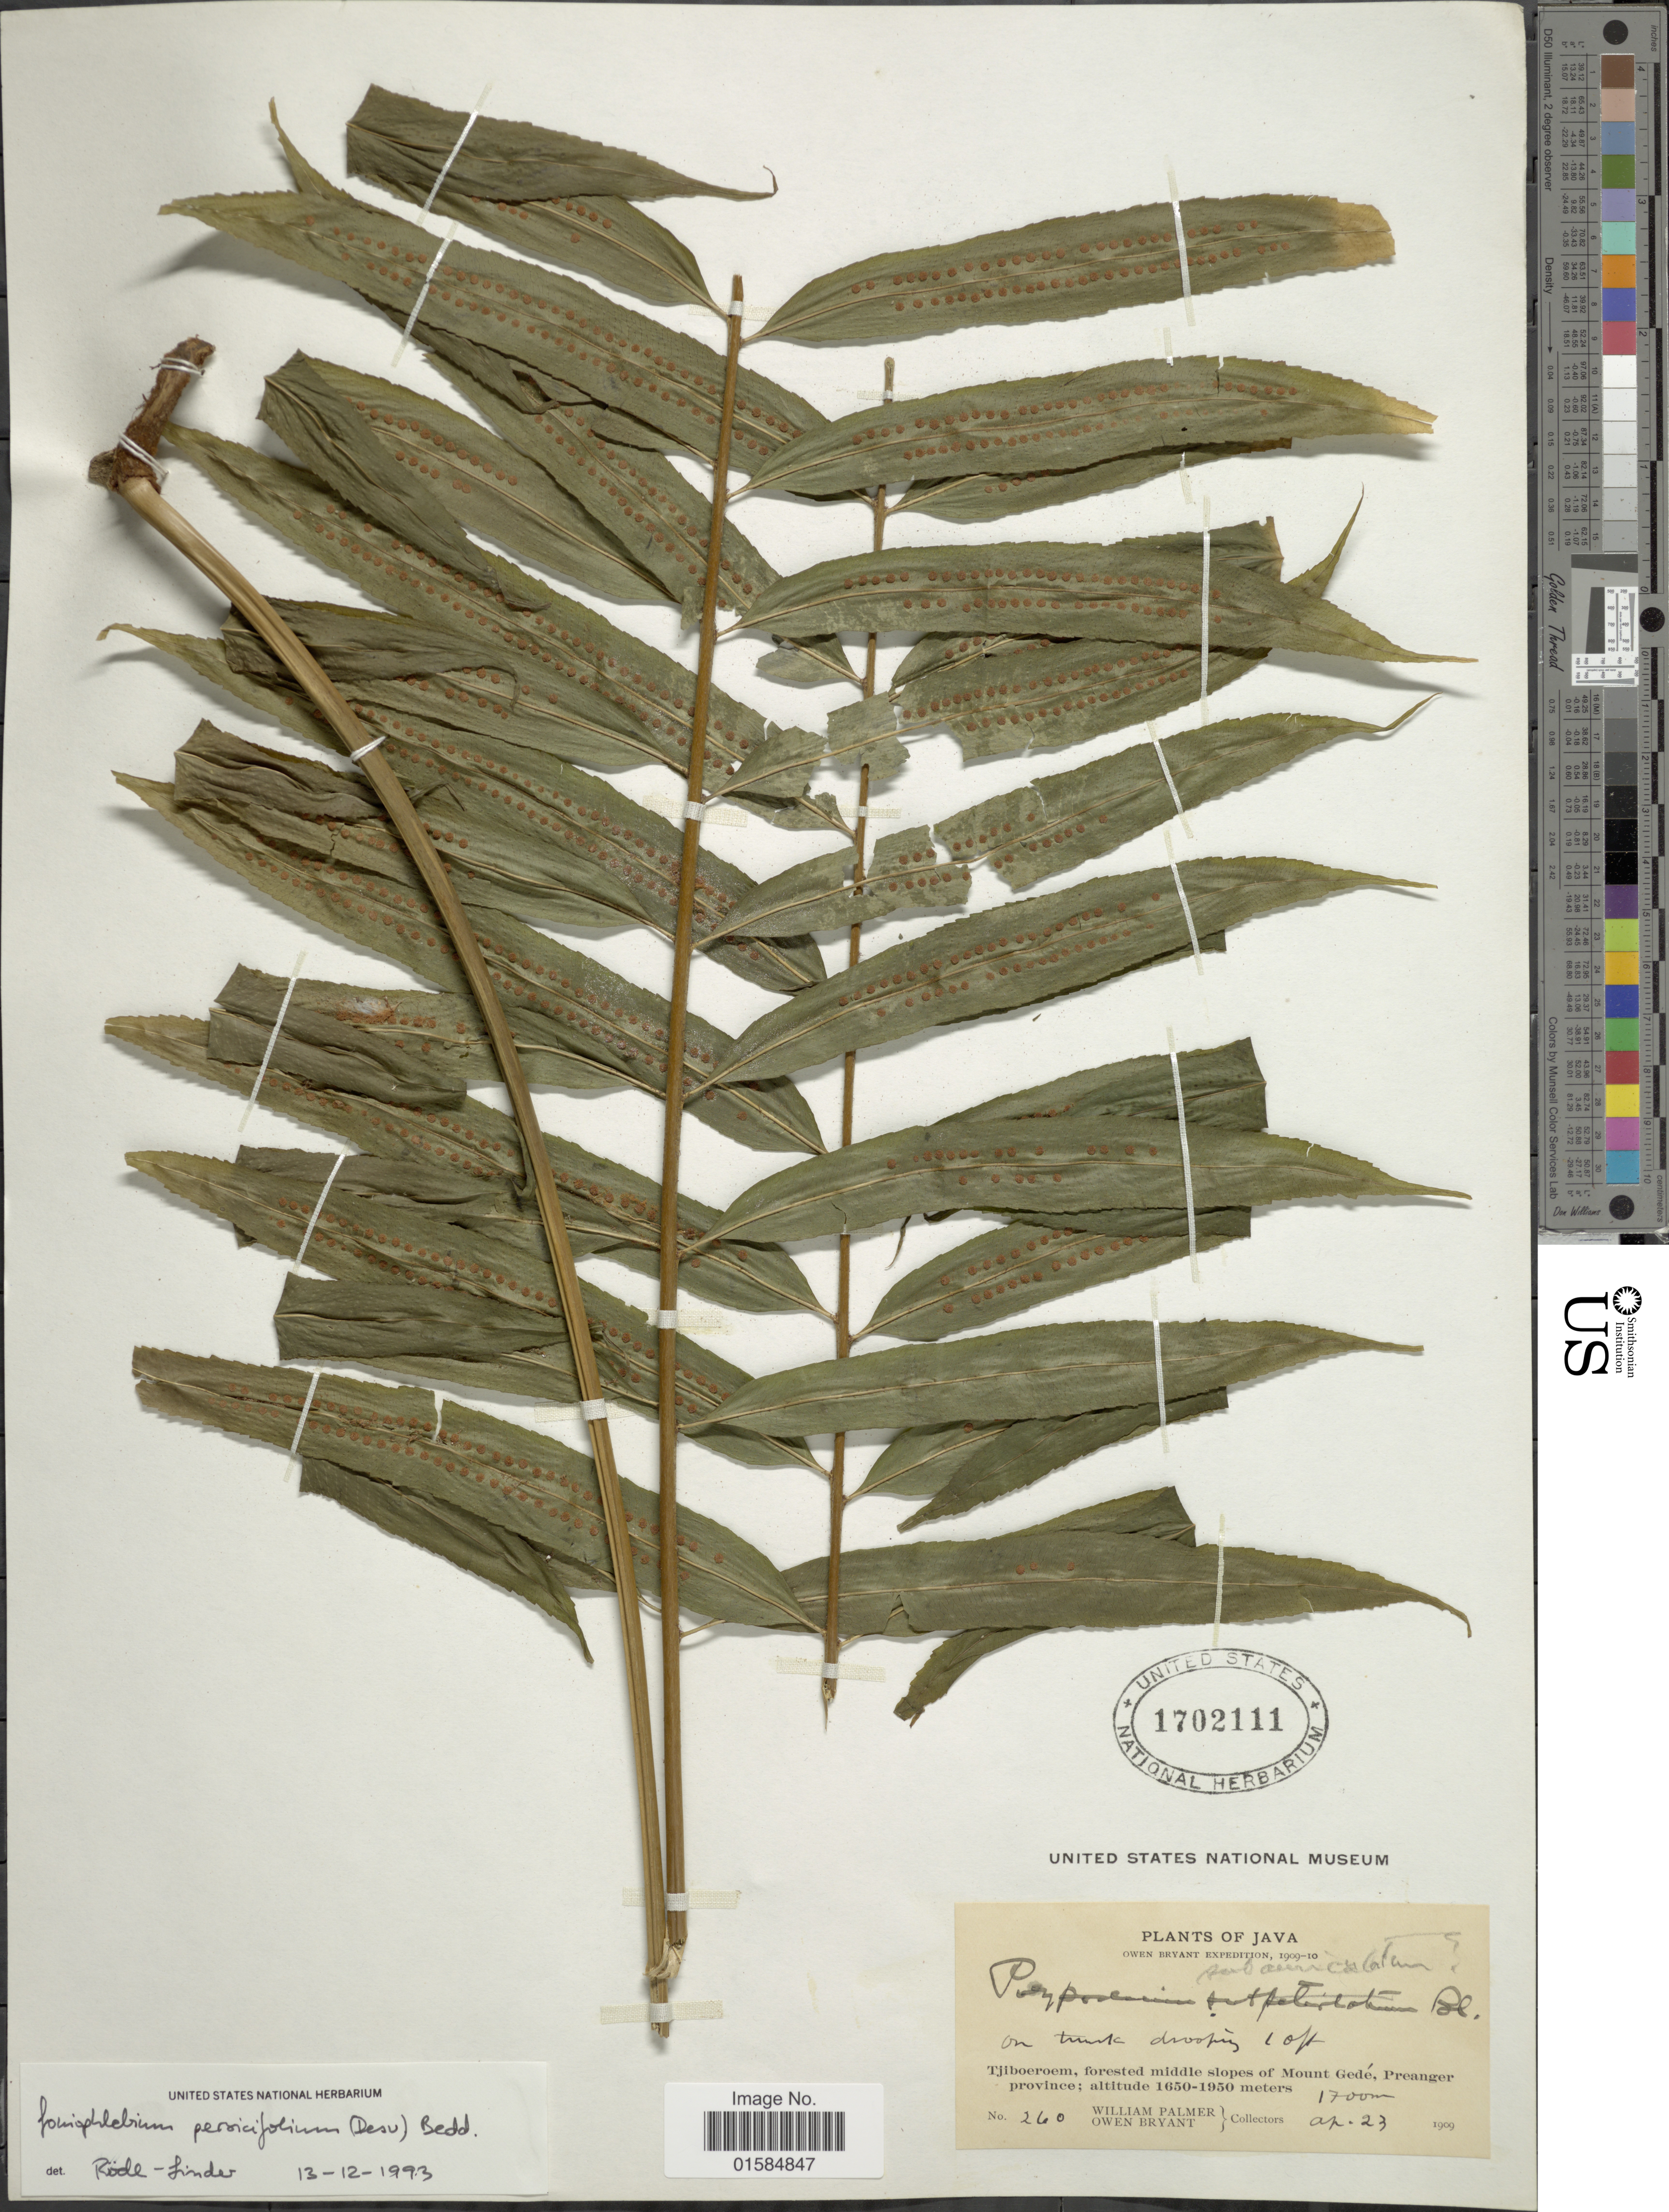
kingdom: Plantae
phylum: Tracheophyta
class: Polypodiopsida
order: Polypodiales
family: Polypodiaceae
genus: Goniophlebium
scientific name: Goniophlebium persicifolium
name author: (Desv.) Bedd.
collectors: W. Palmer & O. Bryant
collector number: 260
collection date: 1909-04-23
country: Indonesia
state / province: Java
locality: Tjiboeroem, forested middle slopes of Mount Gede, Preanger province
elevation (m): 1700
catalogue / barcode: US 1702111